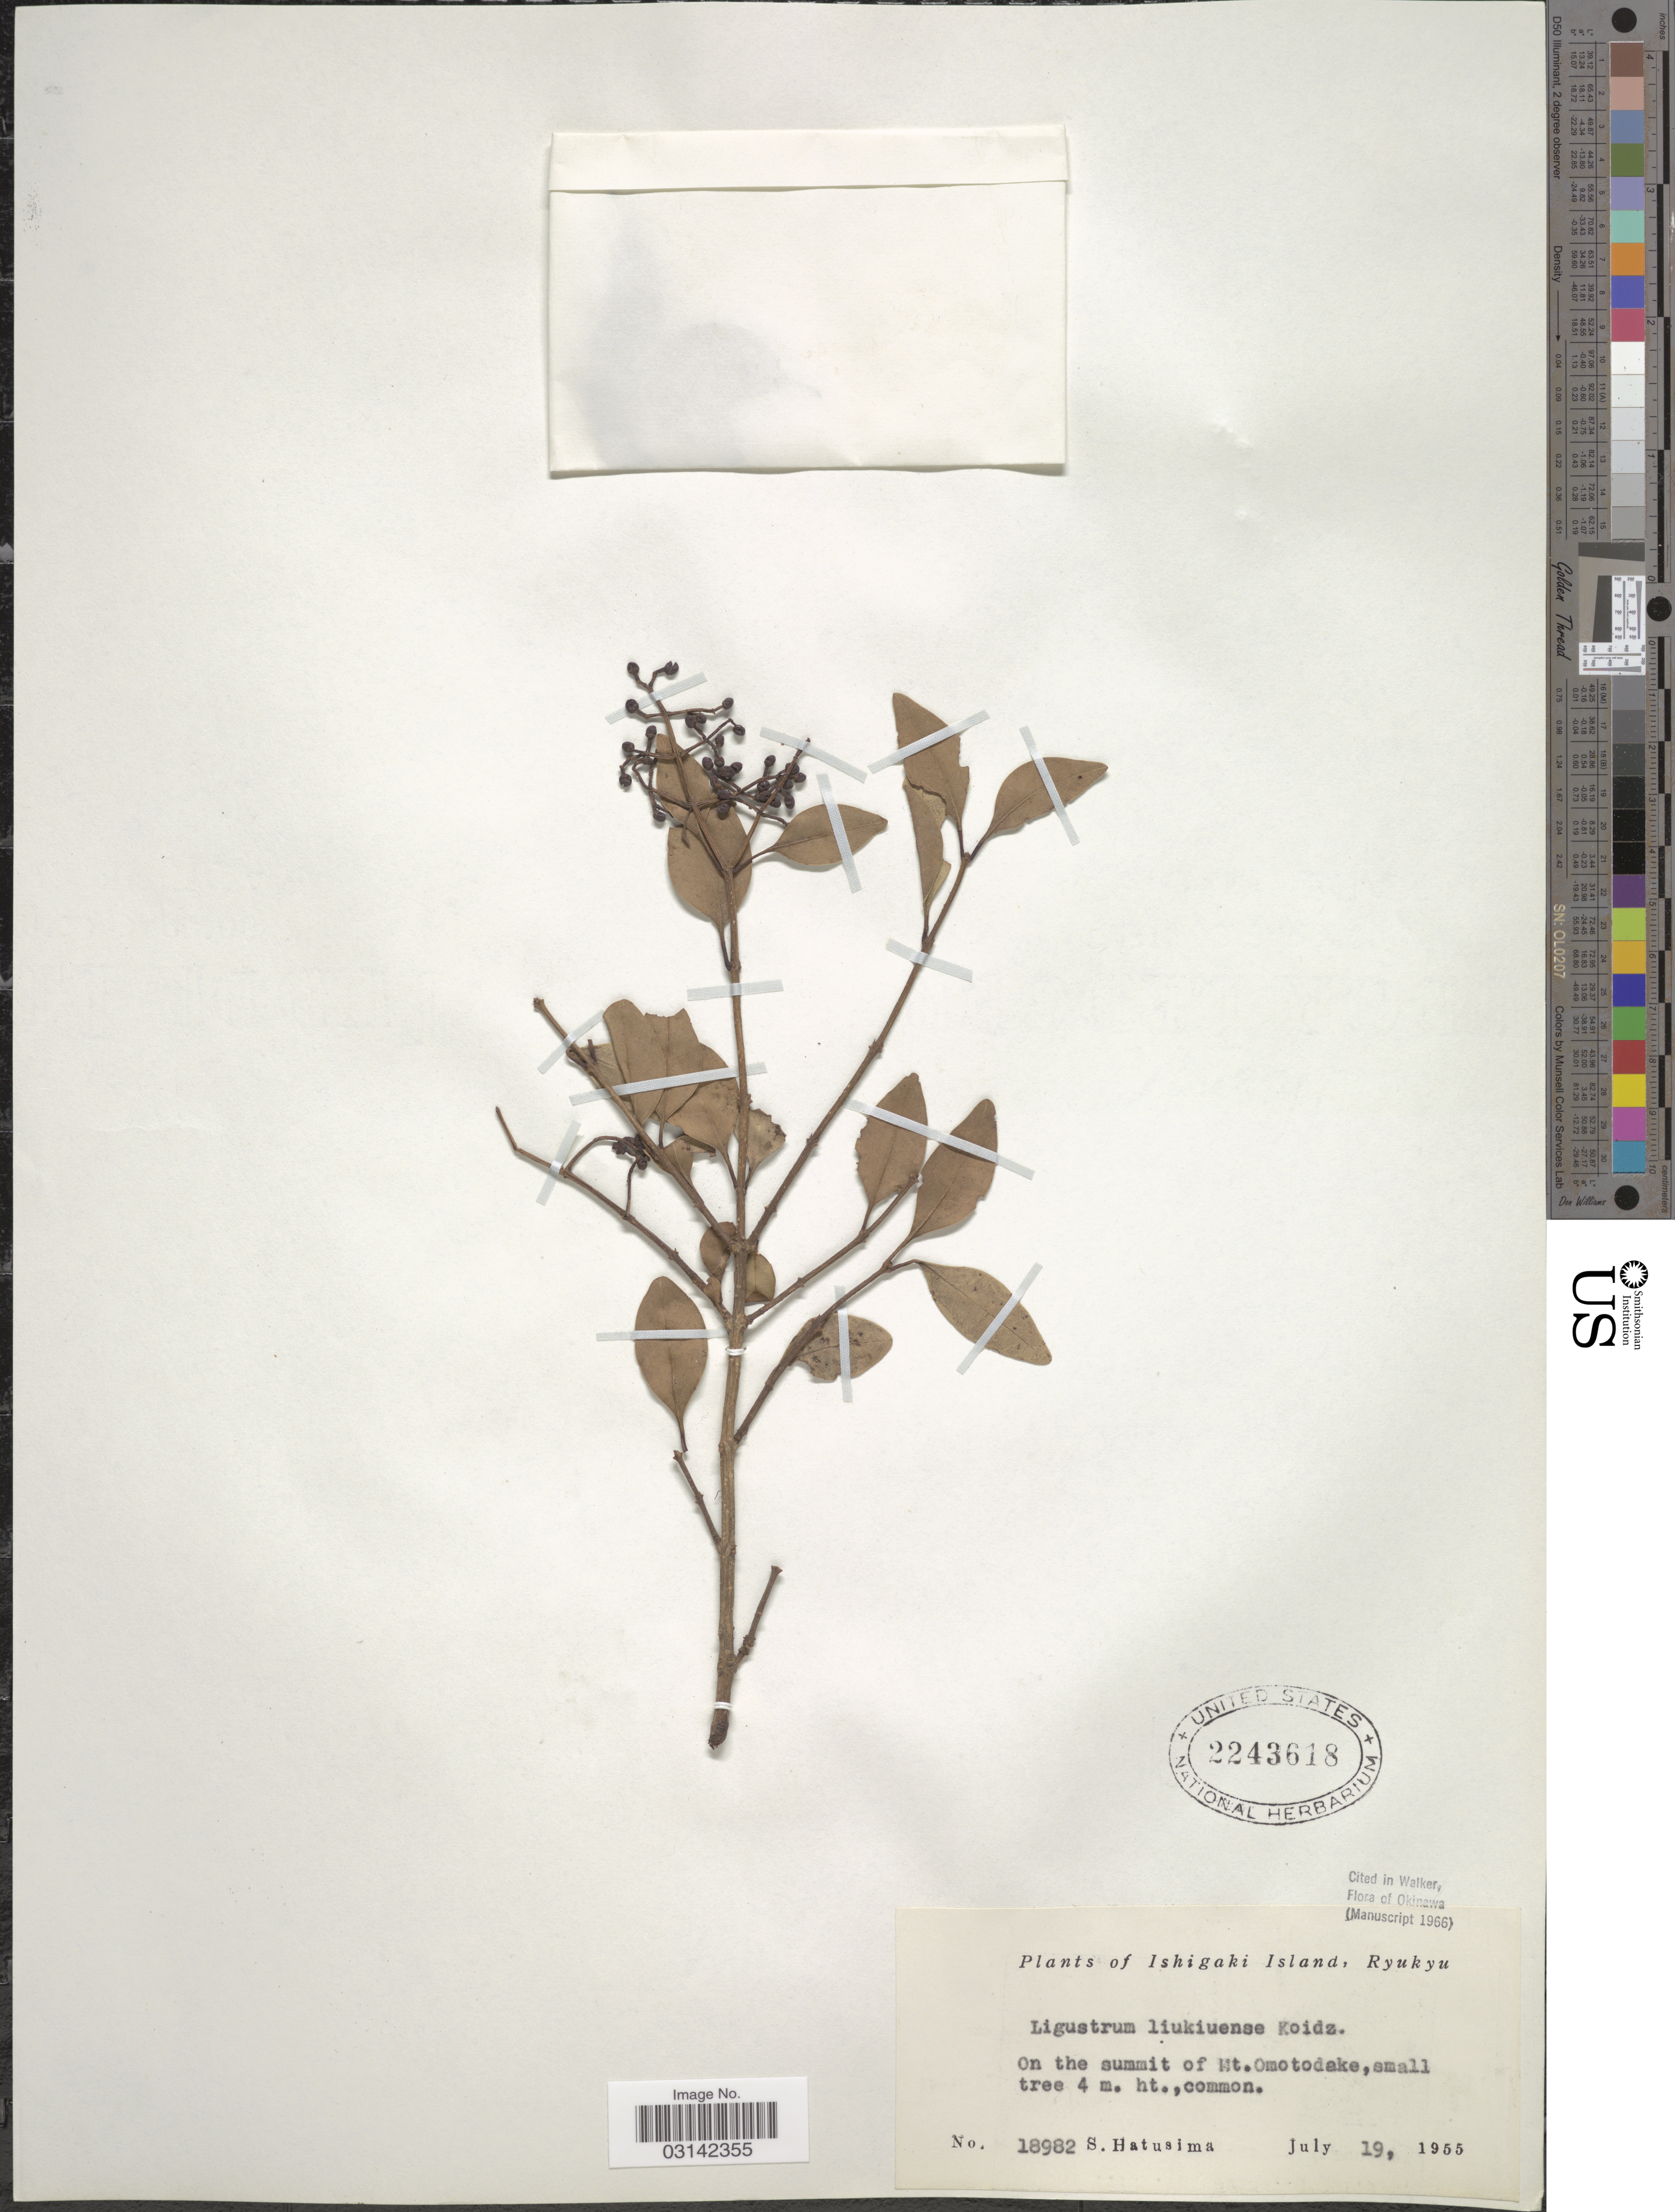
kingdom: Plantae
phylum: Tracheophyta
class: Magnoliopsida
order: Lamiales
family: Oleaceae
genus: Ligustrum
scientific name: Ligustrum liukiuense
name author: Koidz.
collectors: S. Hatusima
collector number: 18982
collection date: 1955-07-19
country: Japan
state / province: Okinawa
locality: Ishigaki Island, Ryukyu. On the summit of Mt. Omotodake.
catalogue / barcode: US 2243618